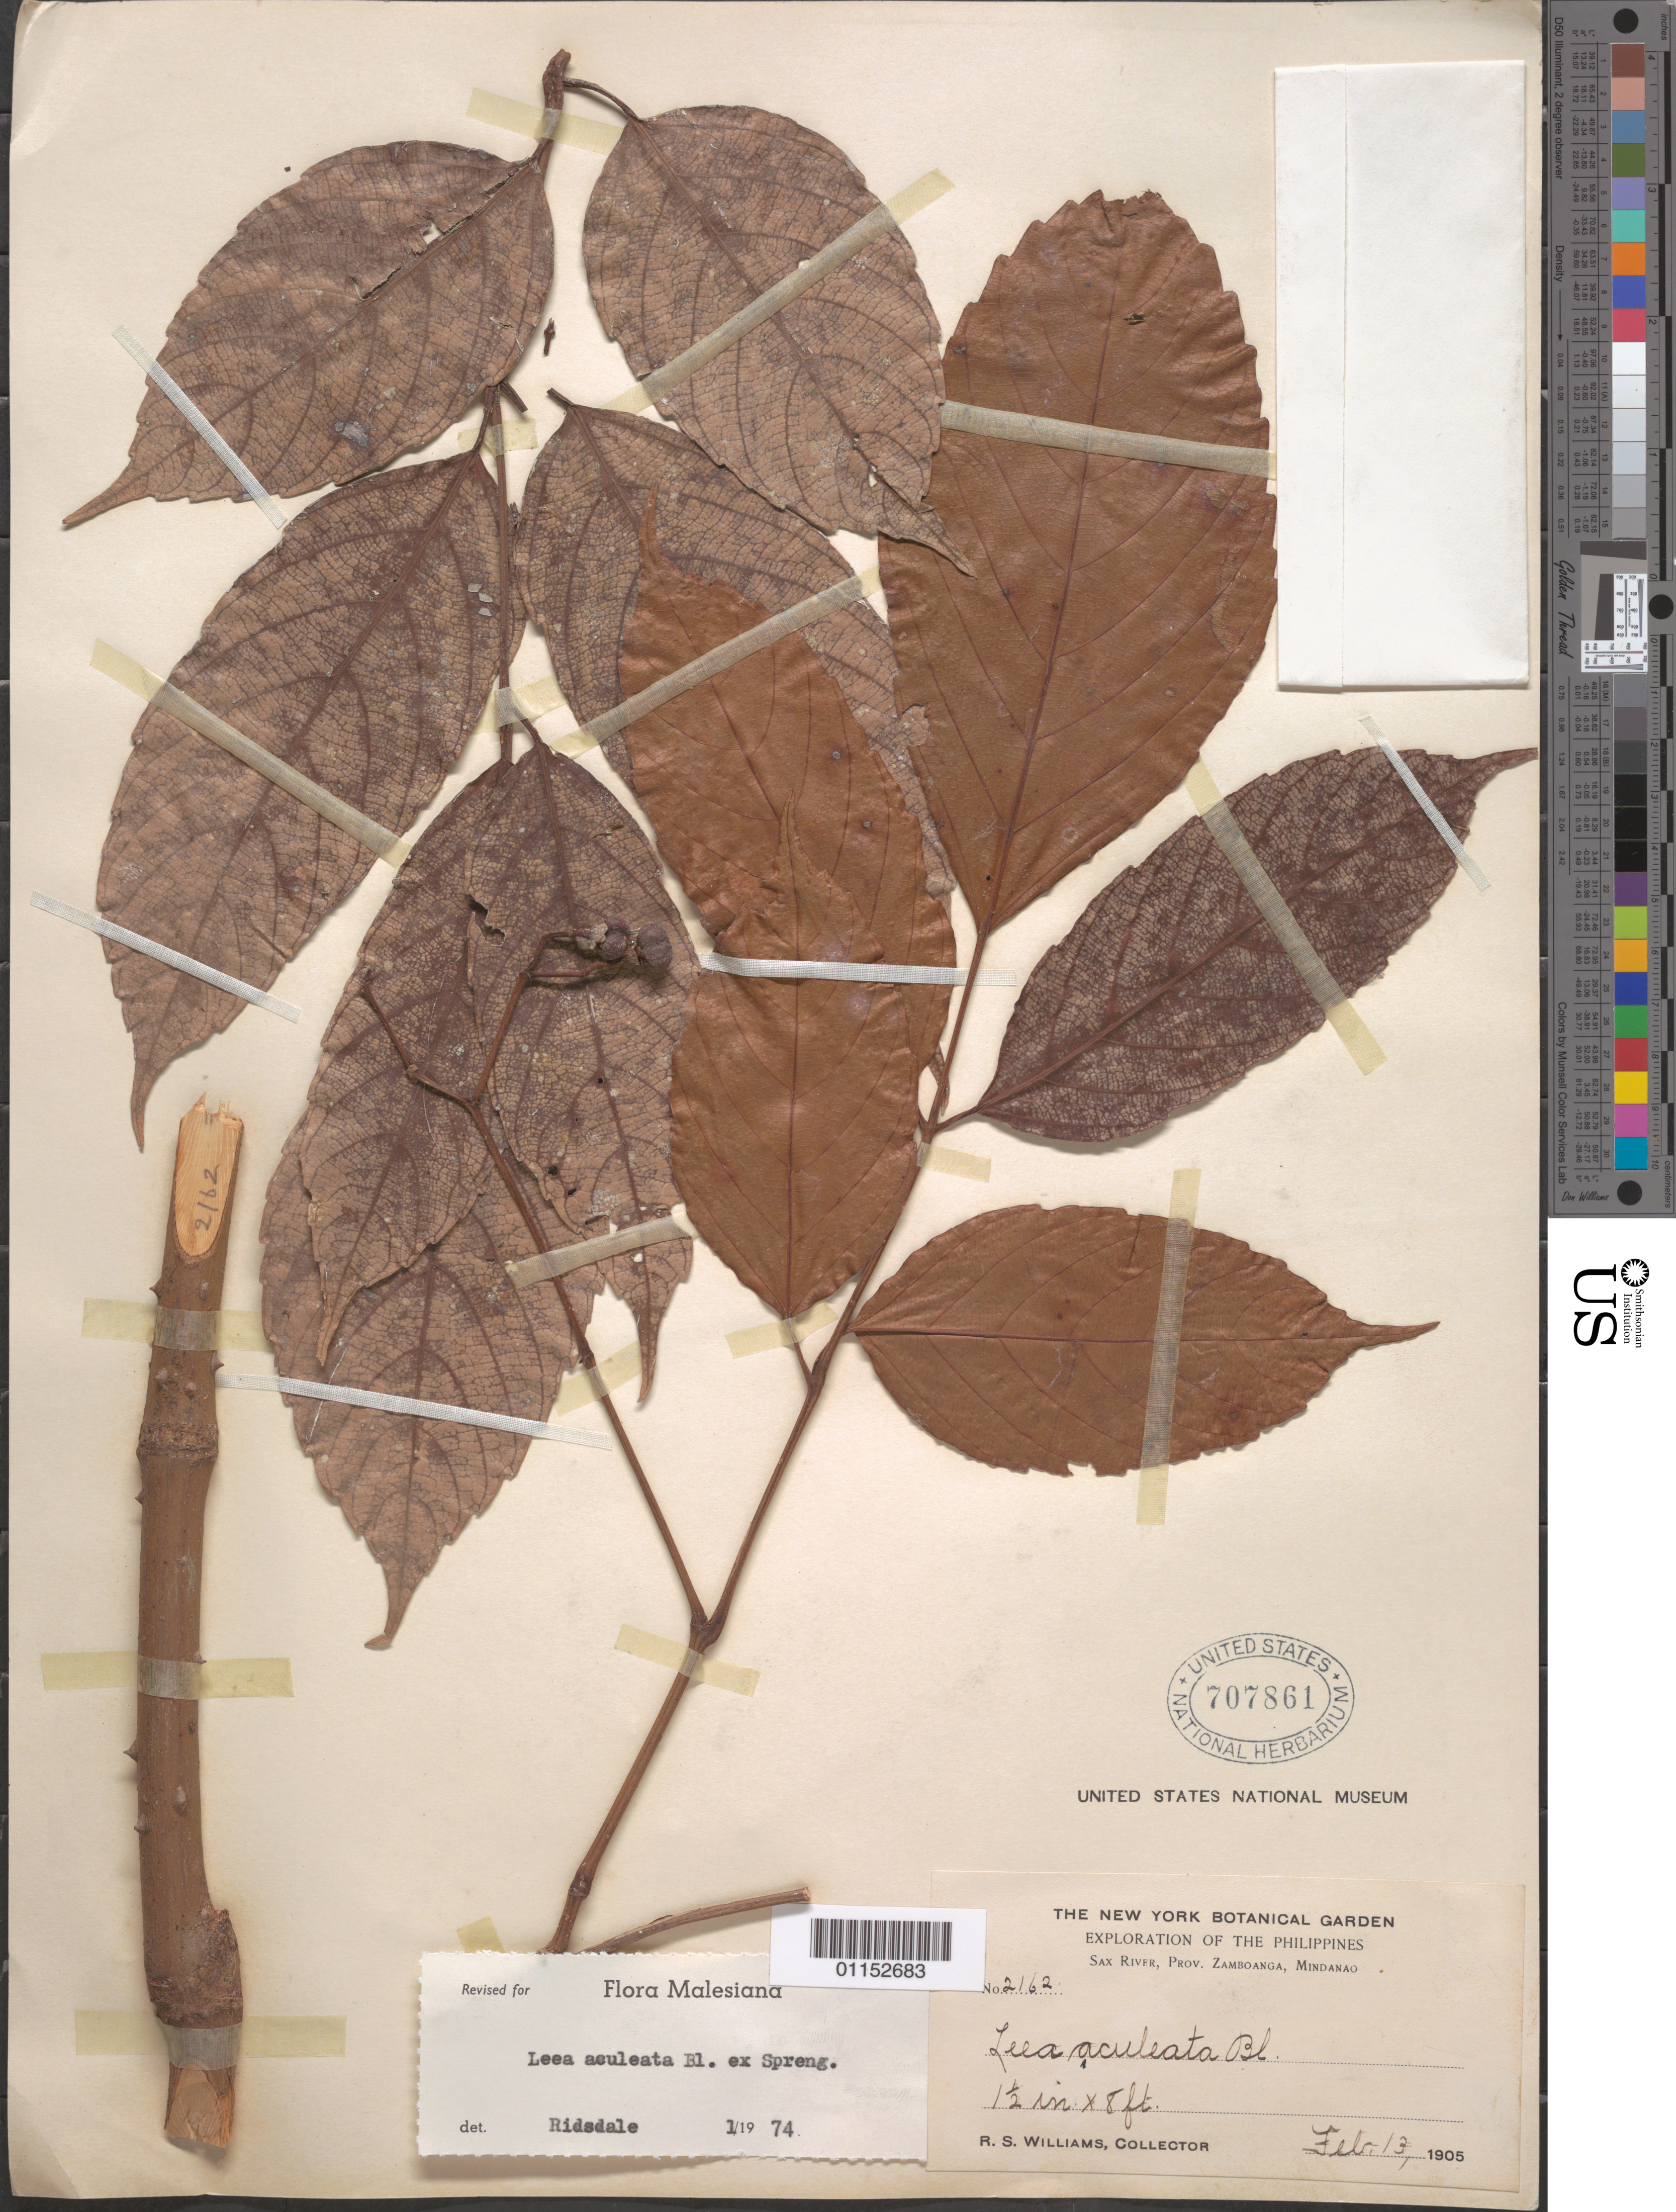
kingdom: Plantae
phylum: Tracheophyta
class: Magnoliopsida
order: Vitales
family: Vitaceae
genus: Leea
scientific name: Leea aculeata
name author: Blume ex Spreng.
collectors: R. S. Williams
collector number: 2162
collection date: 1905-02-13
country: Philippines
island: Mindanao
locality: Sax River, Zamboanga.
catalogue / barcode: US 707861